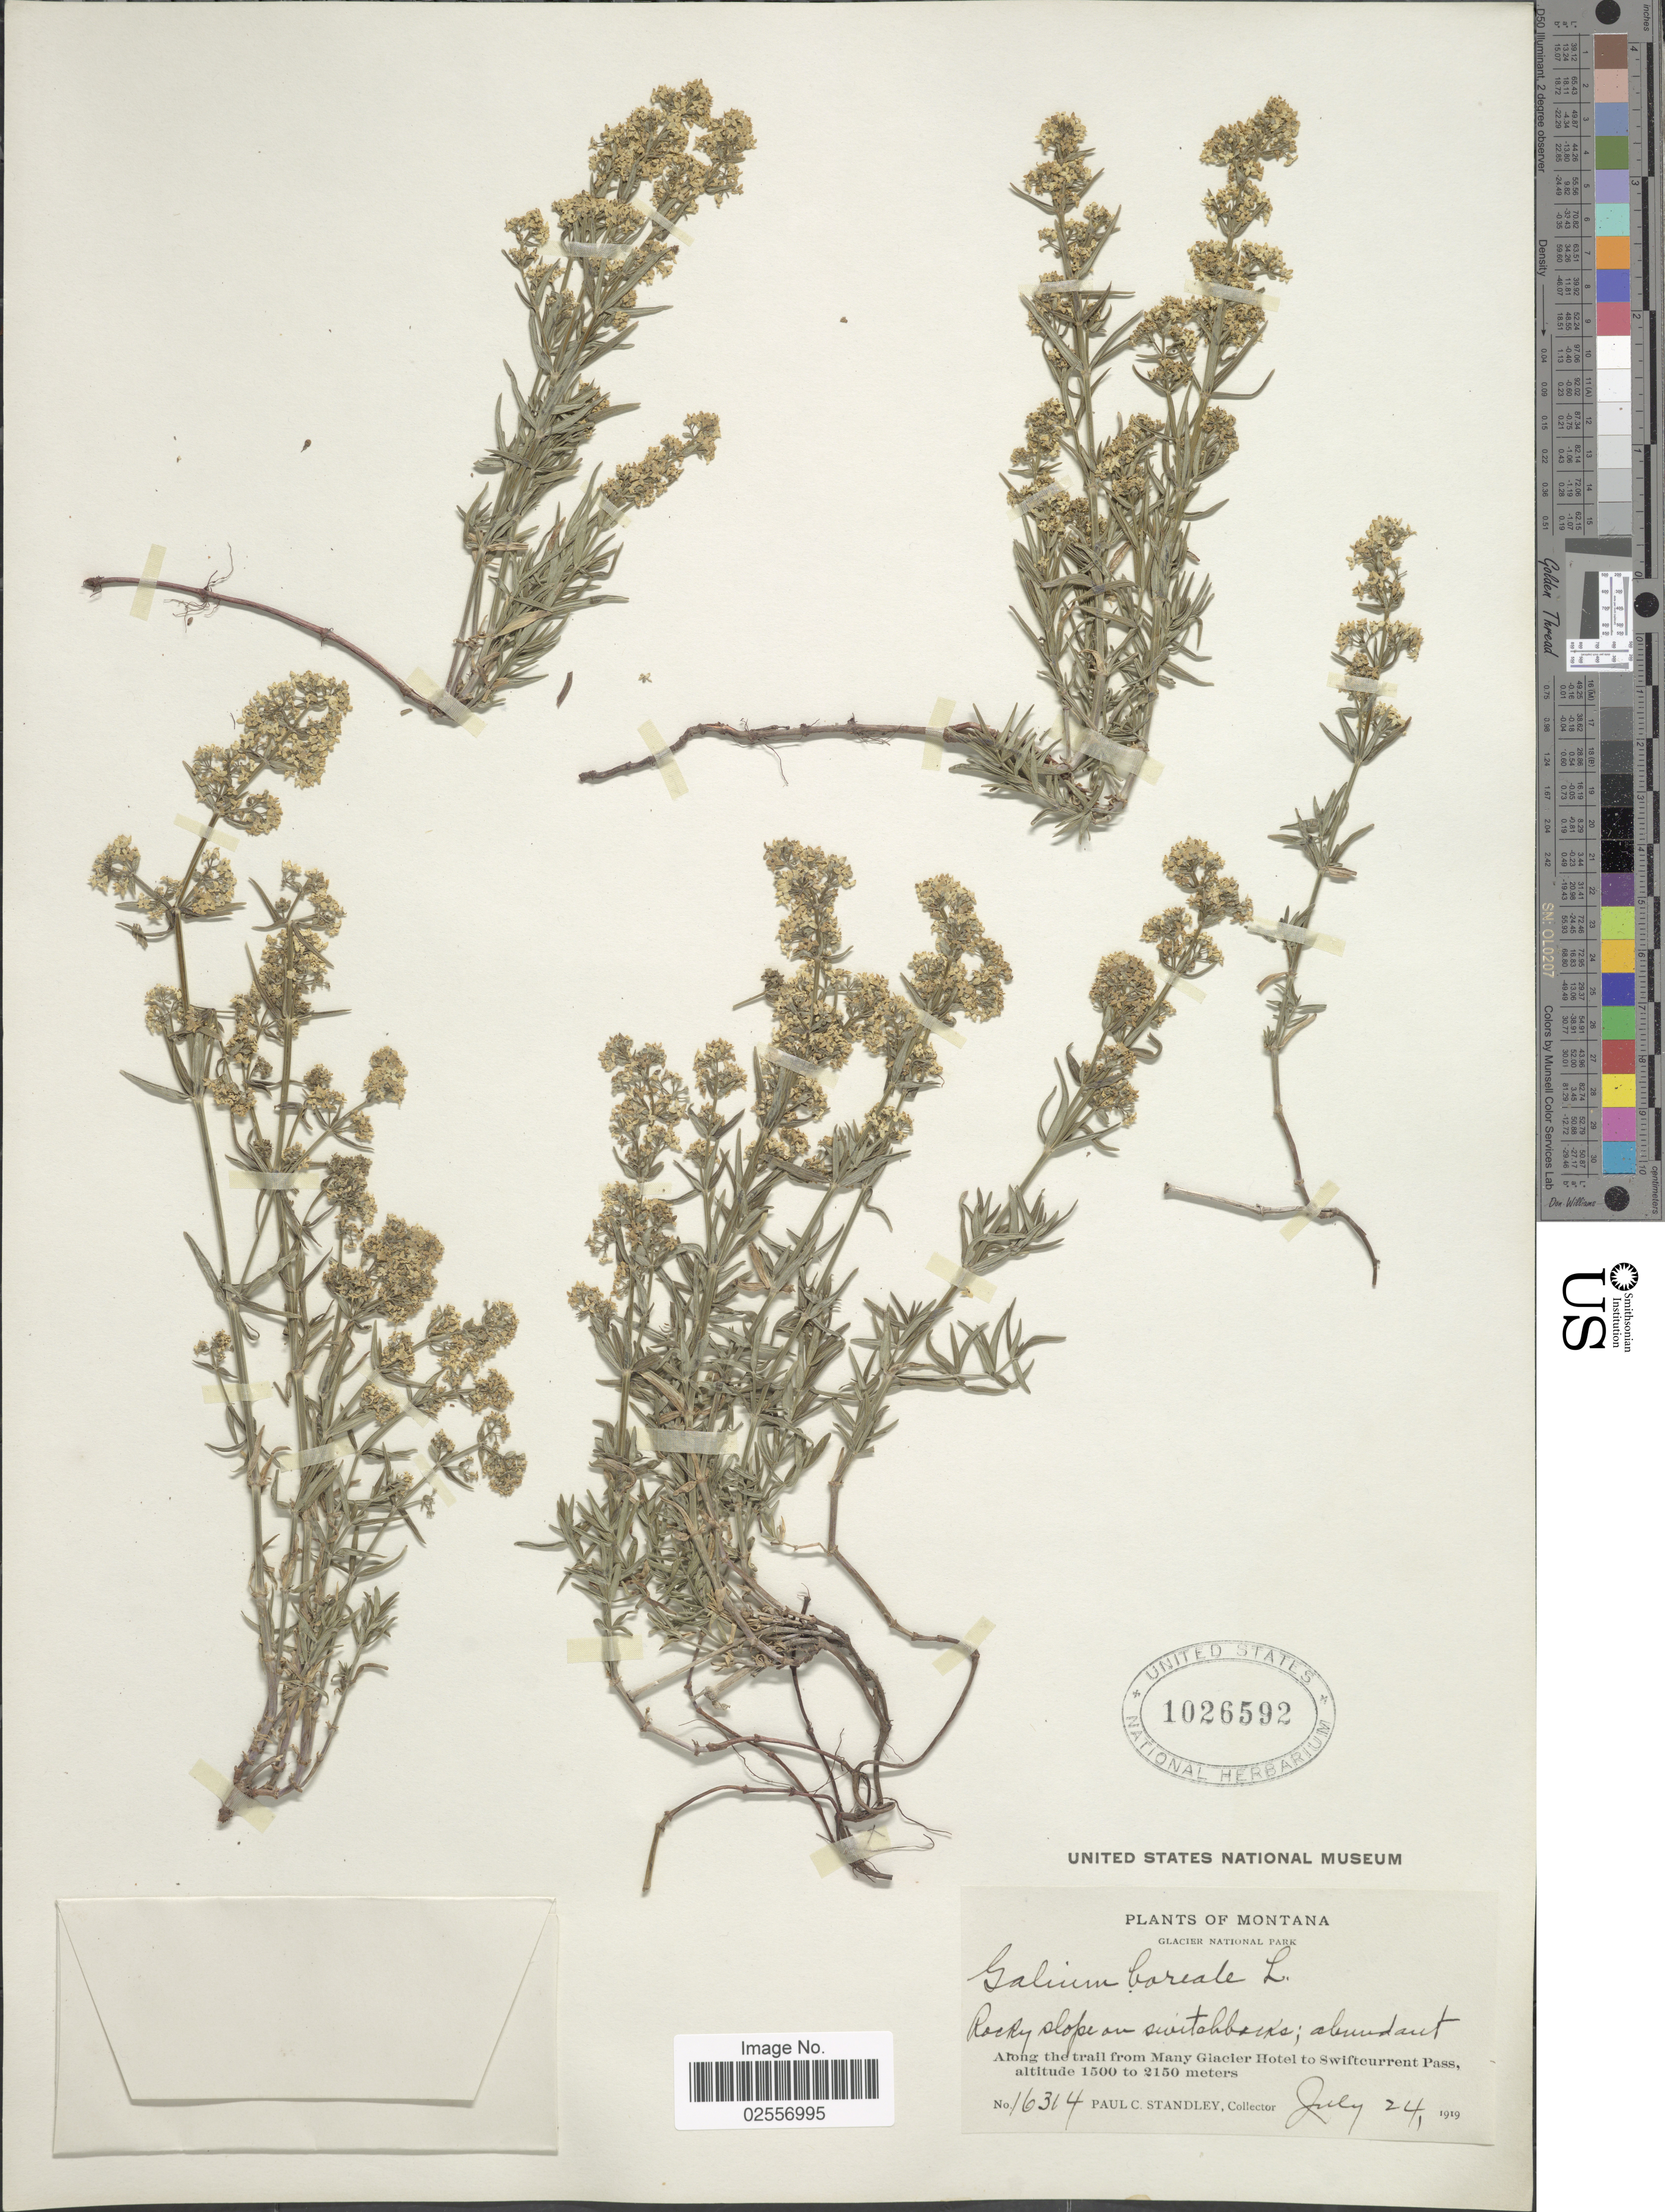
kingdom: Plantae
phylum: Tracheophyta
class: Magnoliopsida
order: Gentianales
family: Rubiaceae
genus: Galium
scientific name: Galium boreale L.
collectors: P. C. Standley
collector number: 16314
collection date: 1919-07-24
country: United States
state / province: Montana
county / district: Glacier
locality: Glacier National Park, along the trail from Many Glacier Hotel to Swiftcurrent Pass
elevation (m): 1500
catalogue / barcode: US 1026592